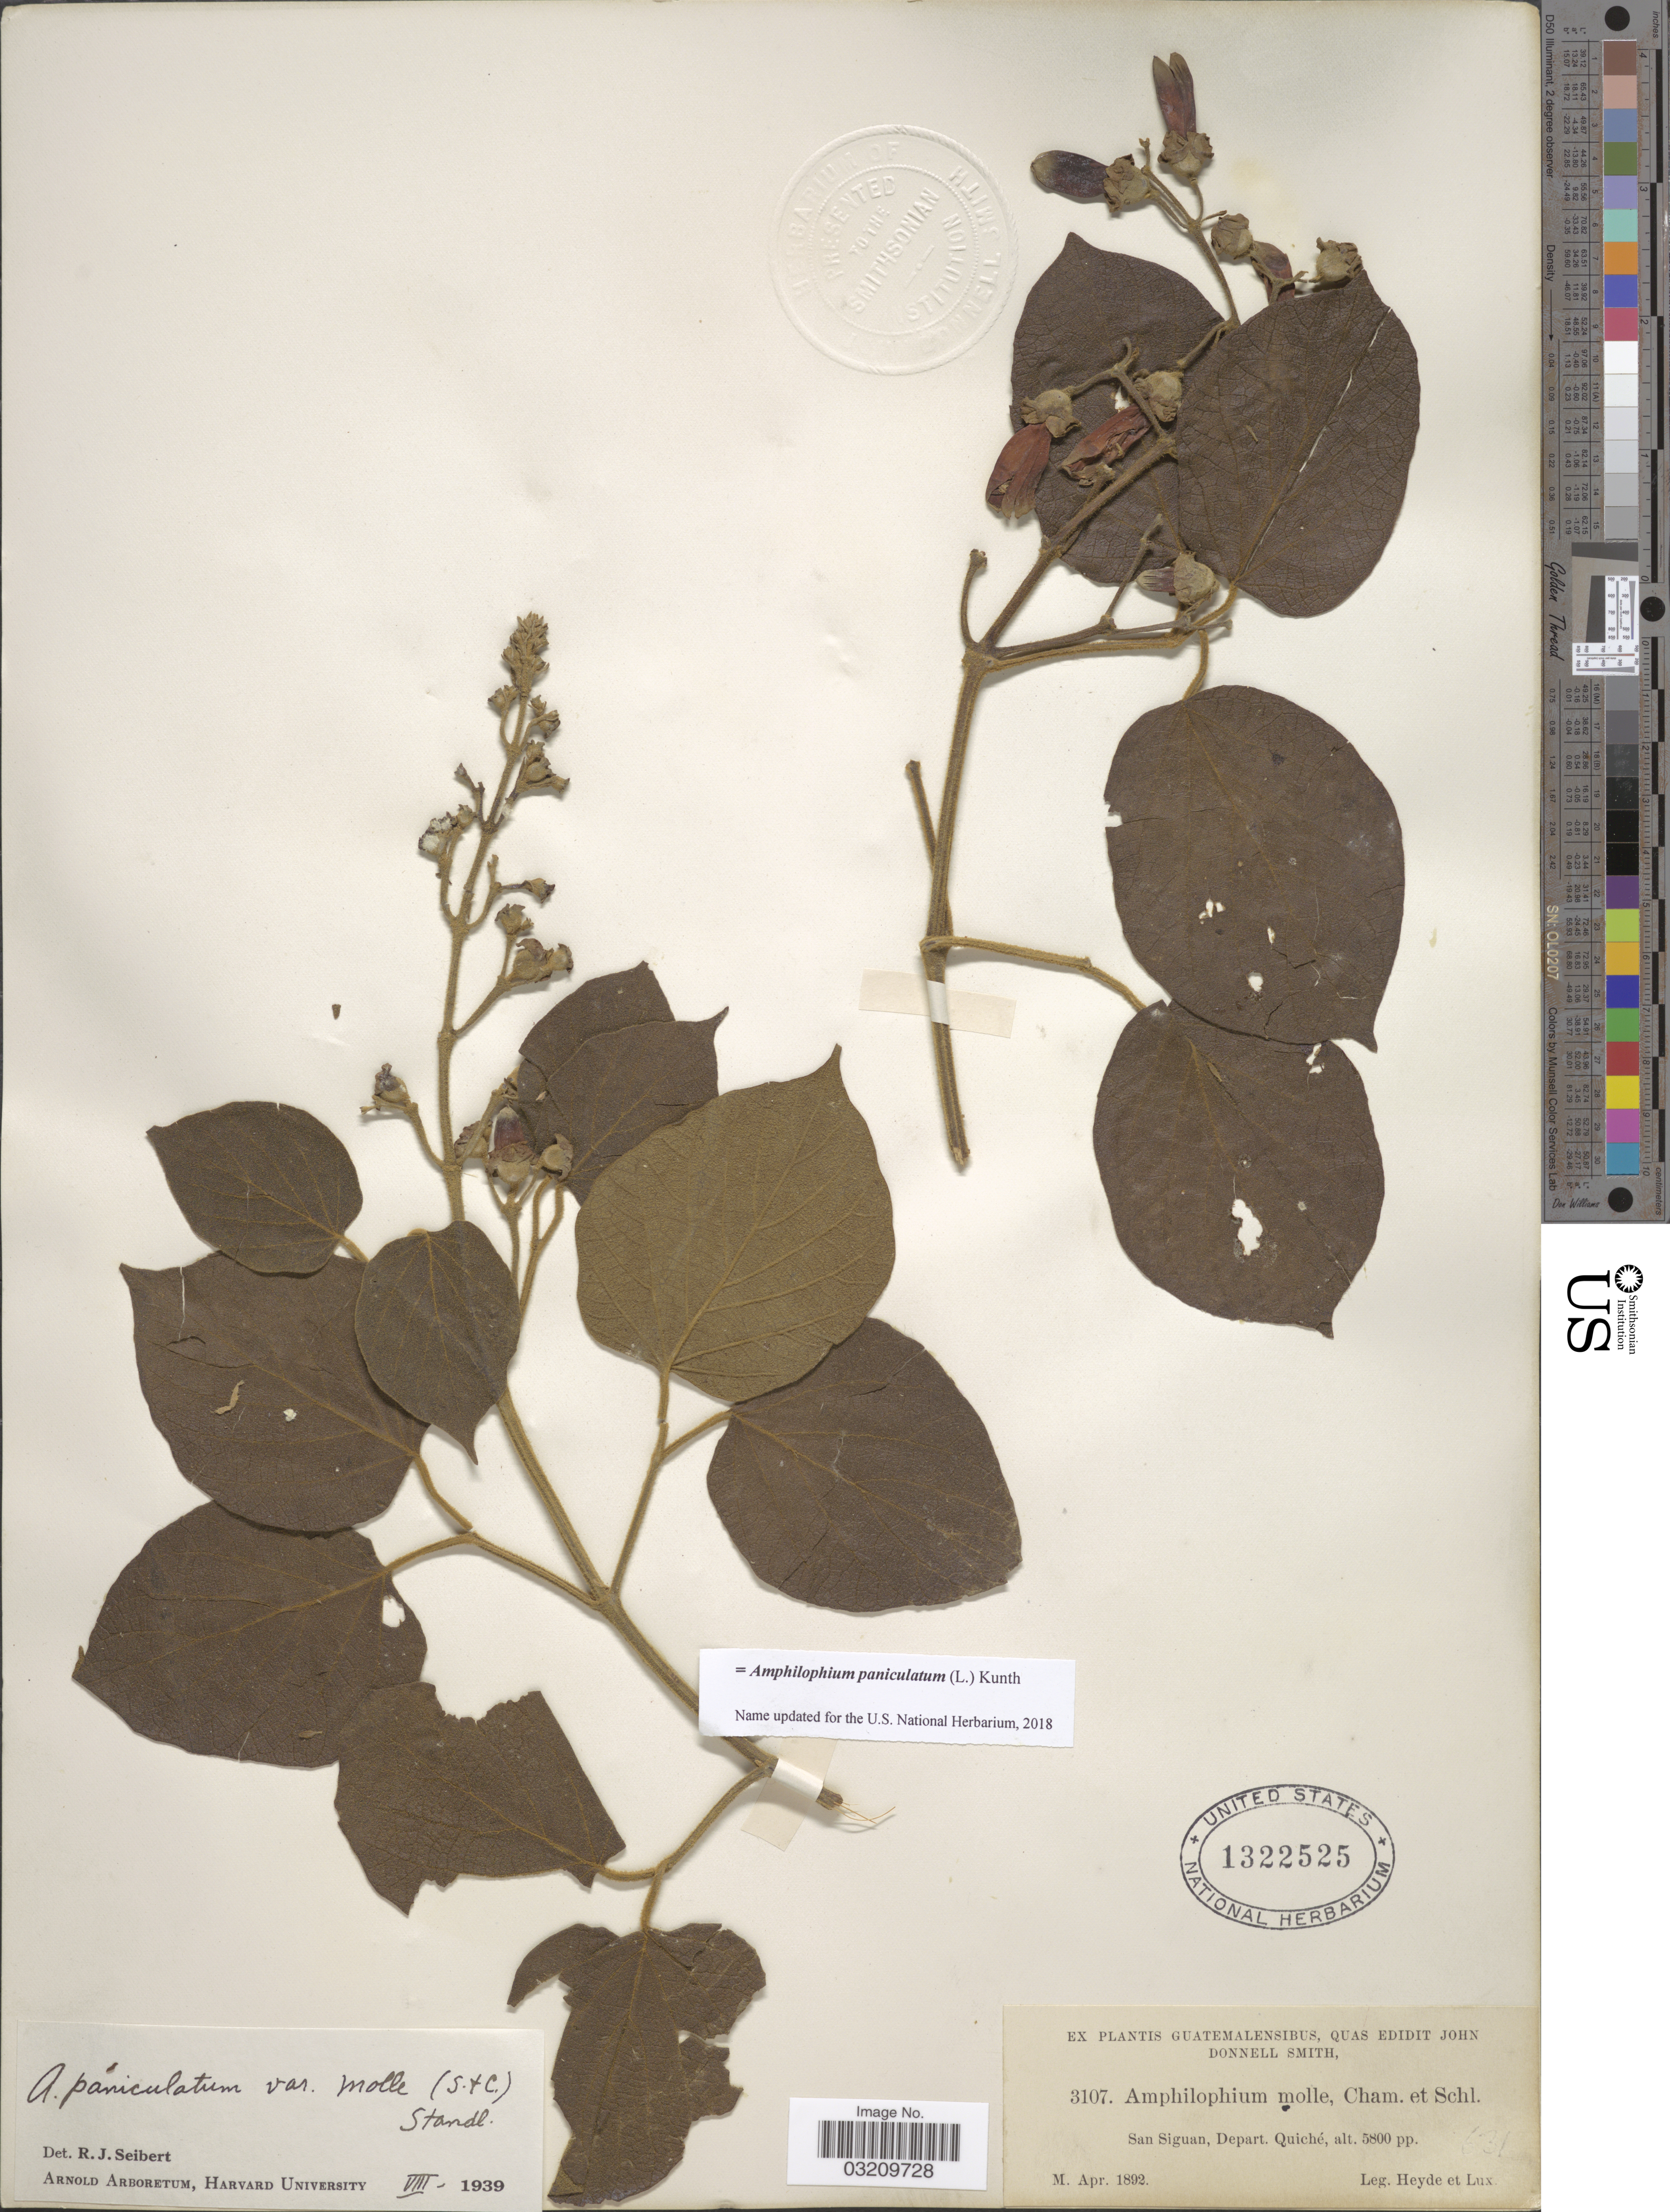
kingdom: Plantae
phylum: Tracheophyta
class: Magnoliopsida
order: Lamiales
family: Bignoniaceae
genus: Amphilophium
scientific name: Amphilophium paniculatum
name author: (L.) Kunth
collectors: Heyde & Lux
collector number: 3107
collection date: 1892-04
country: Guatemala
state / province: El Quiché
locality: San Siguan, Depart. Quiché.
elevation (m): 1768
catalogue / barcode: US 1322525